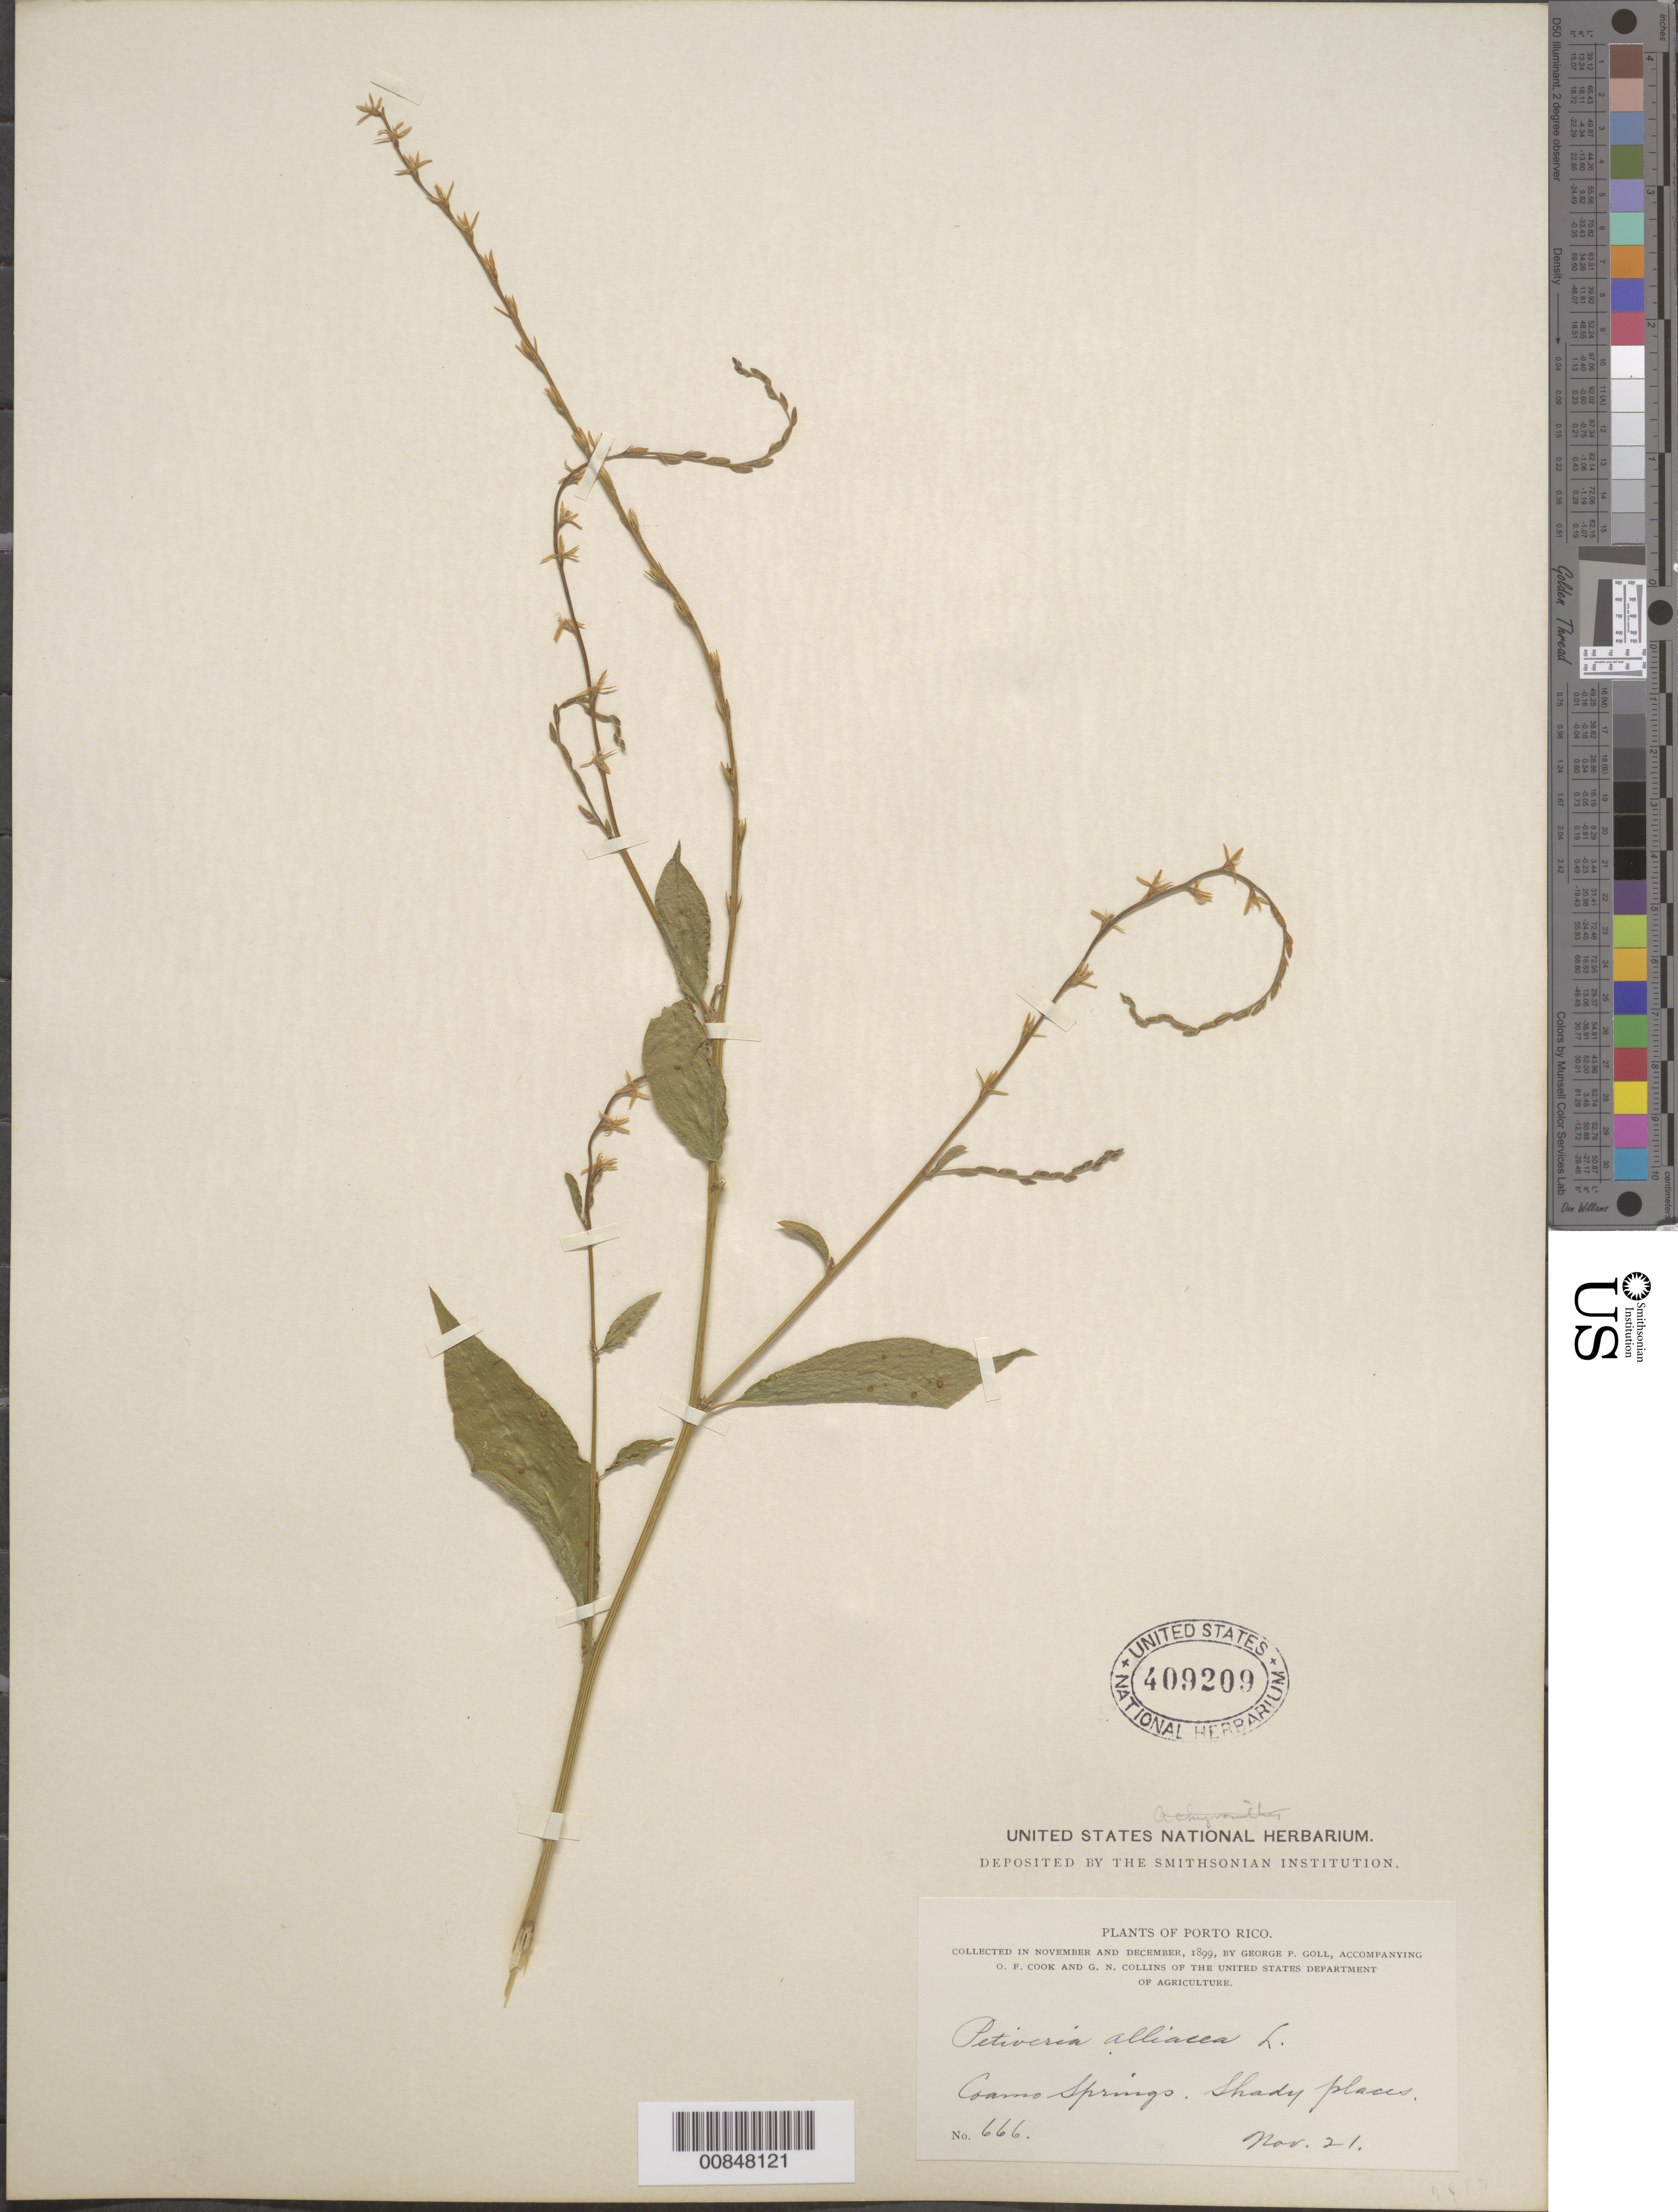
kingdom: Plantae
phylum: Tracheophyta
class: Magnoliopsida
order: Caryophyllales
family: Phytolaccaceae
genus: Petiveria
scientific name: Petiveria alliacea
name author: L.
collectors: G. Goll, O. F. Cook & G. N. Collins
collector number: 666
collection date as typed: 21 Nov 1899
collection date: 1899-11-21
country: Puerto Rico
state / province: Coamo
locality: Coamo Springs.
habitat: Shady places.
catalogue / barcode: US 409209